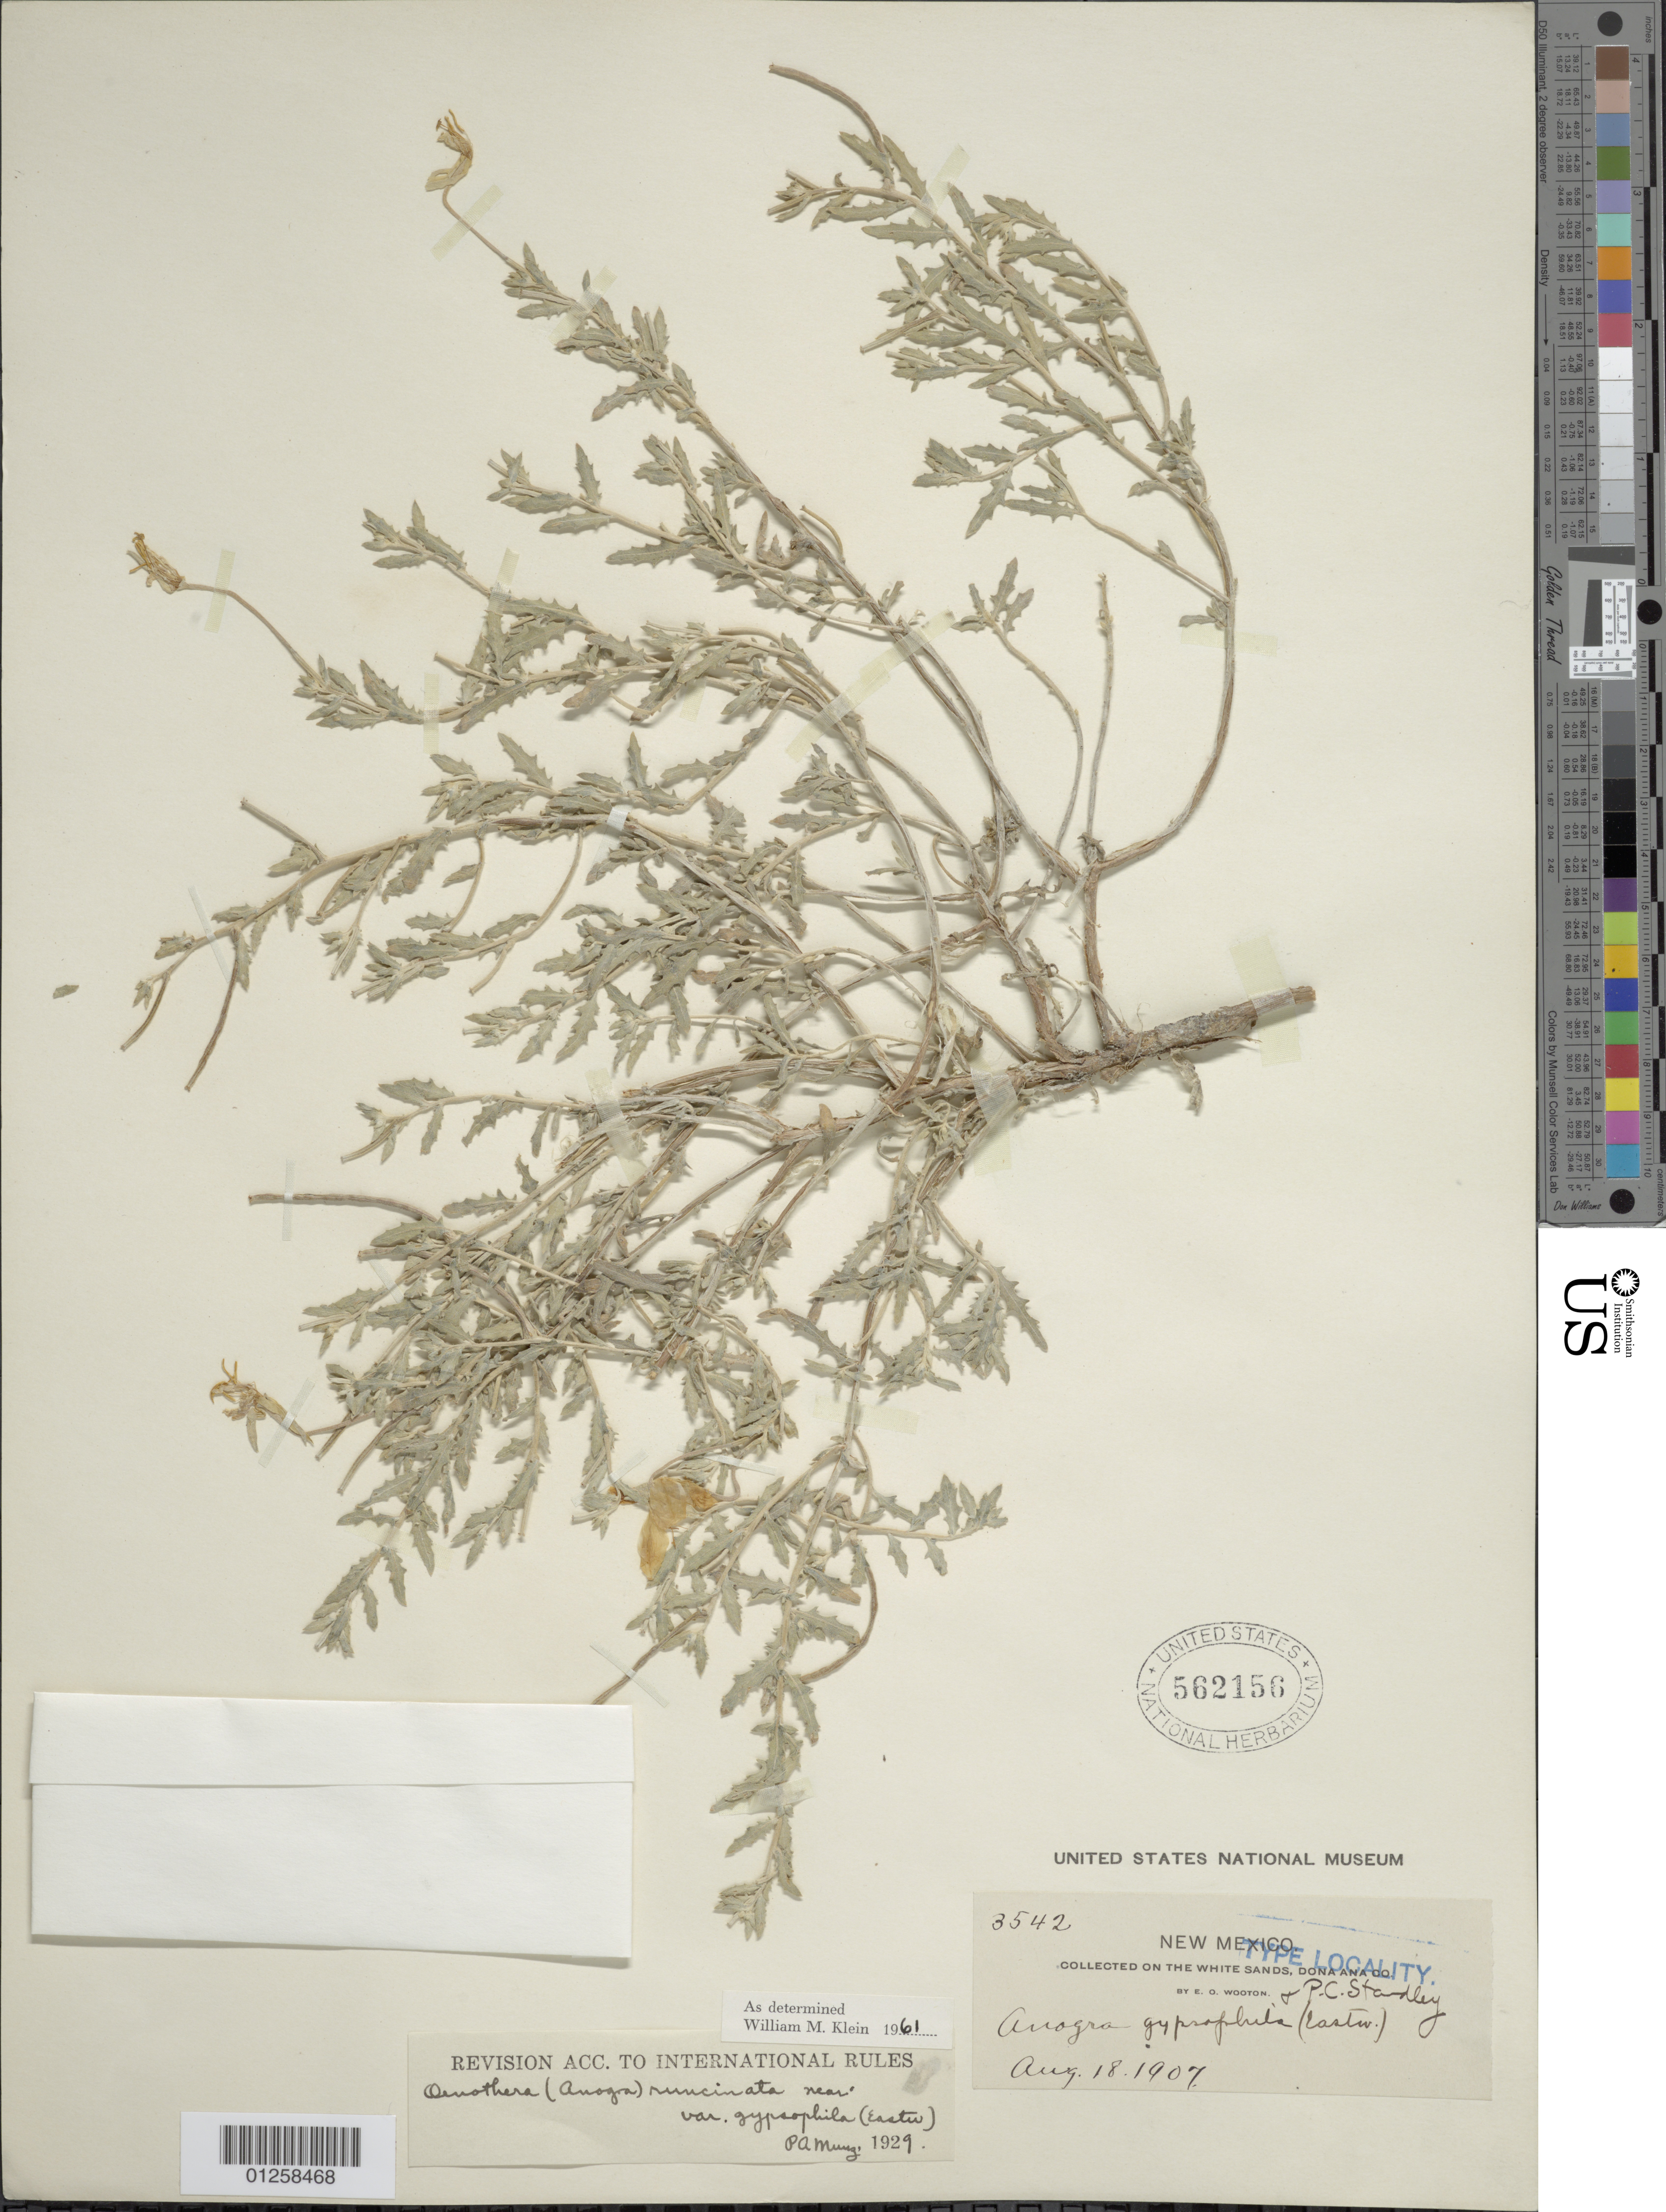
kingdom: Plantae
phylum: Tracheophyta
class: Magnoliopsida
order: Myrtales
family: Onagraceae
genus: Oenothera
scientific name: Oenothera pallida subsp. runcinata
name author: (Engelm.) Munz & W.M. Klein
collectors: E. O. Wooton & P. C. Standley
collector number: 3542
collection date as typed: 18 Aug 1907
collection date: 1907-08-18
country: United States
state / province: New Mexico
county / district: Dona Ana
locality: White Sands.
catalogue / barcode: US 562156